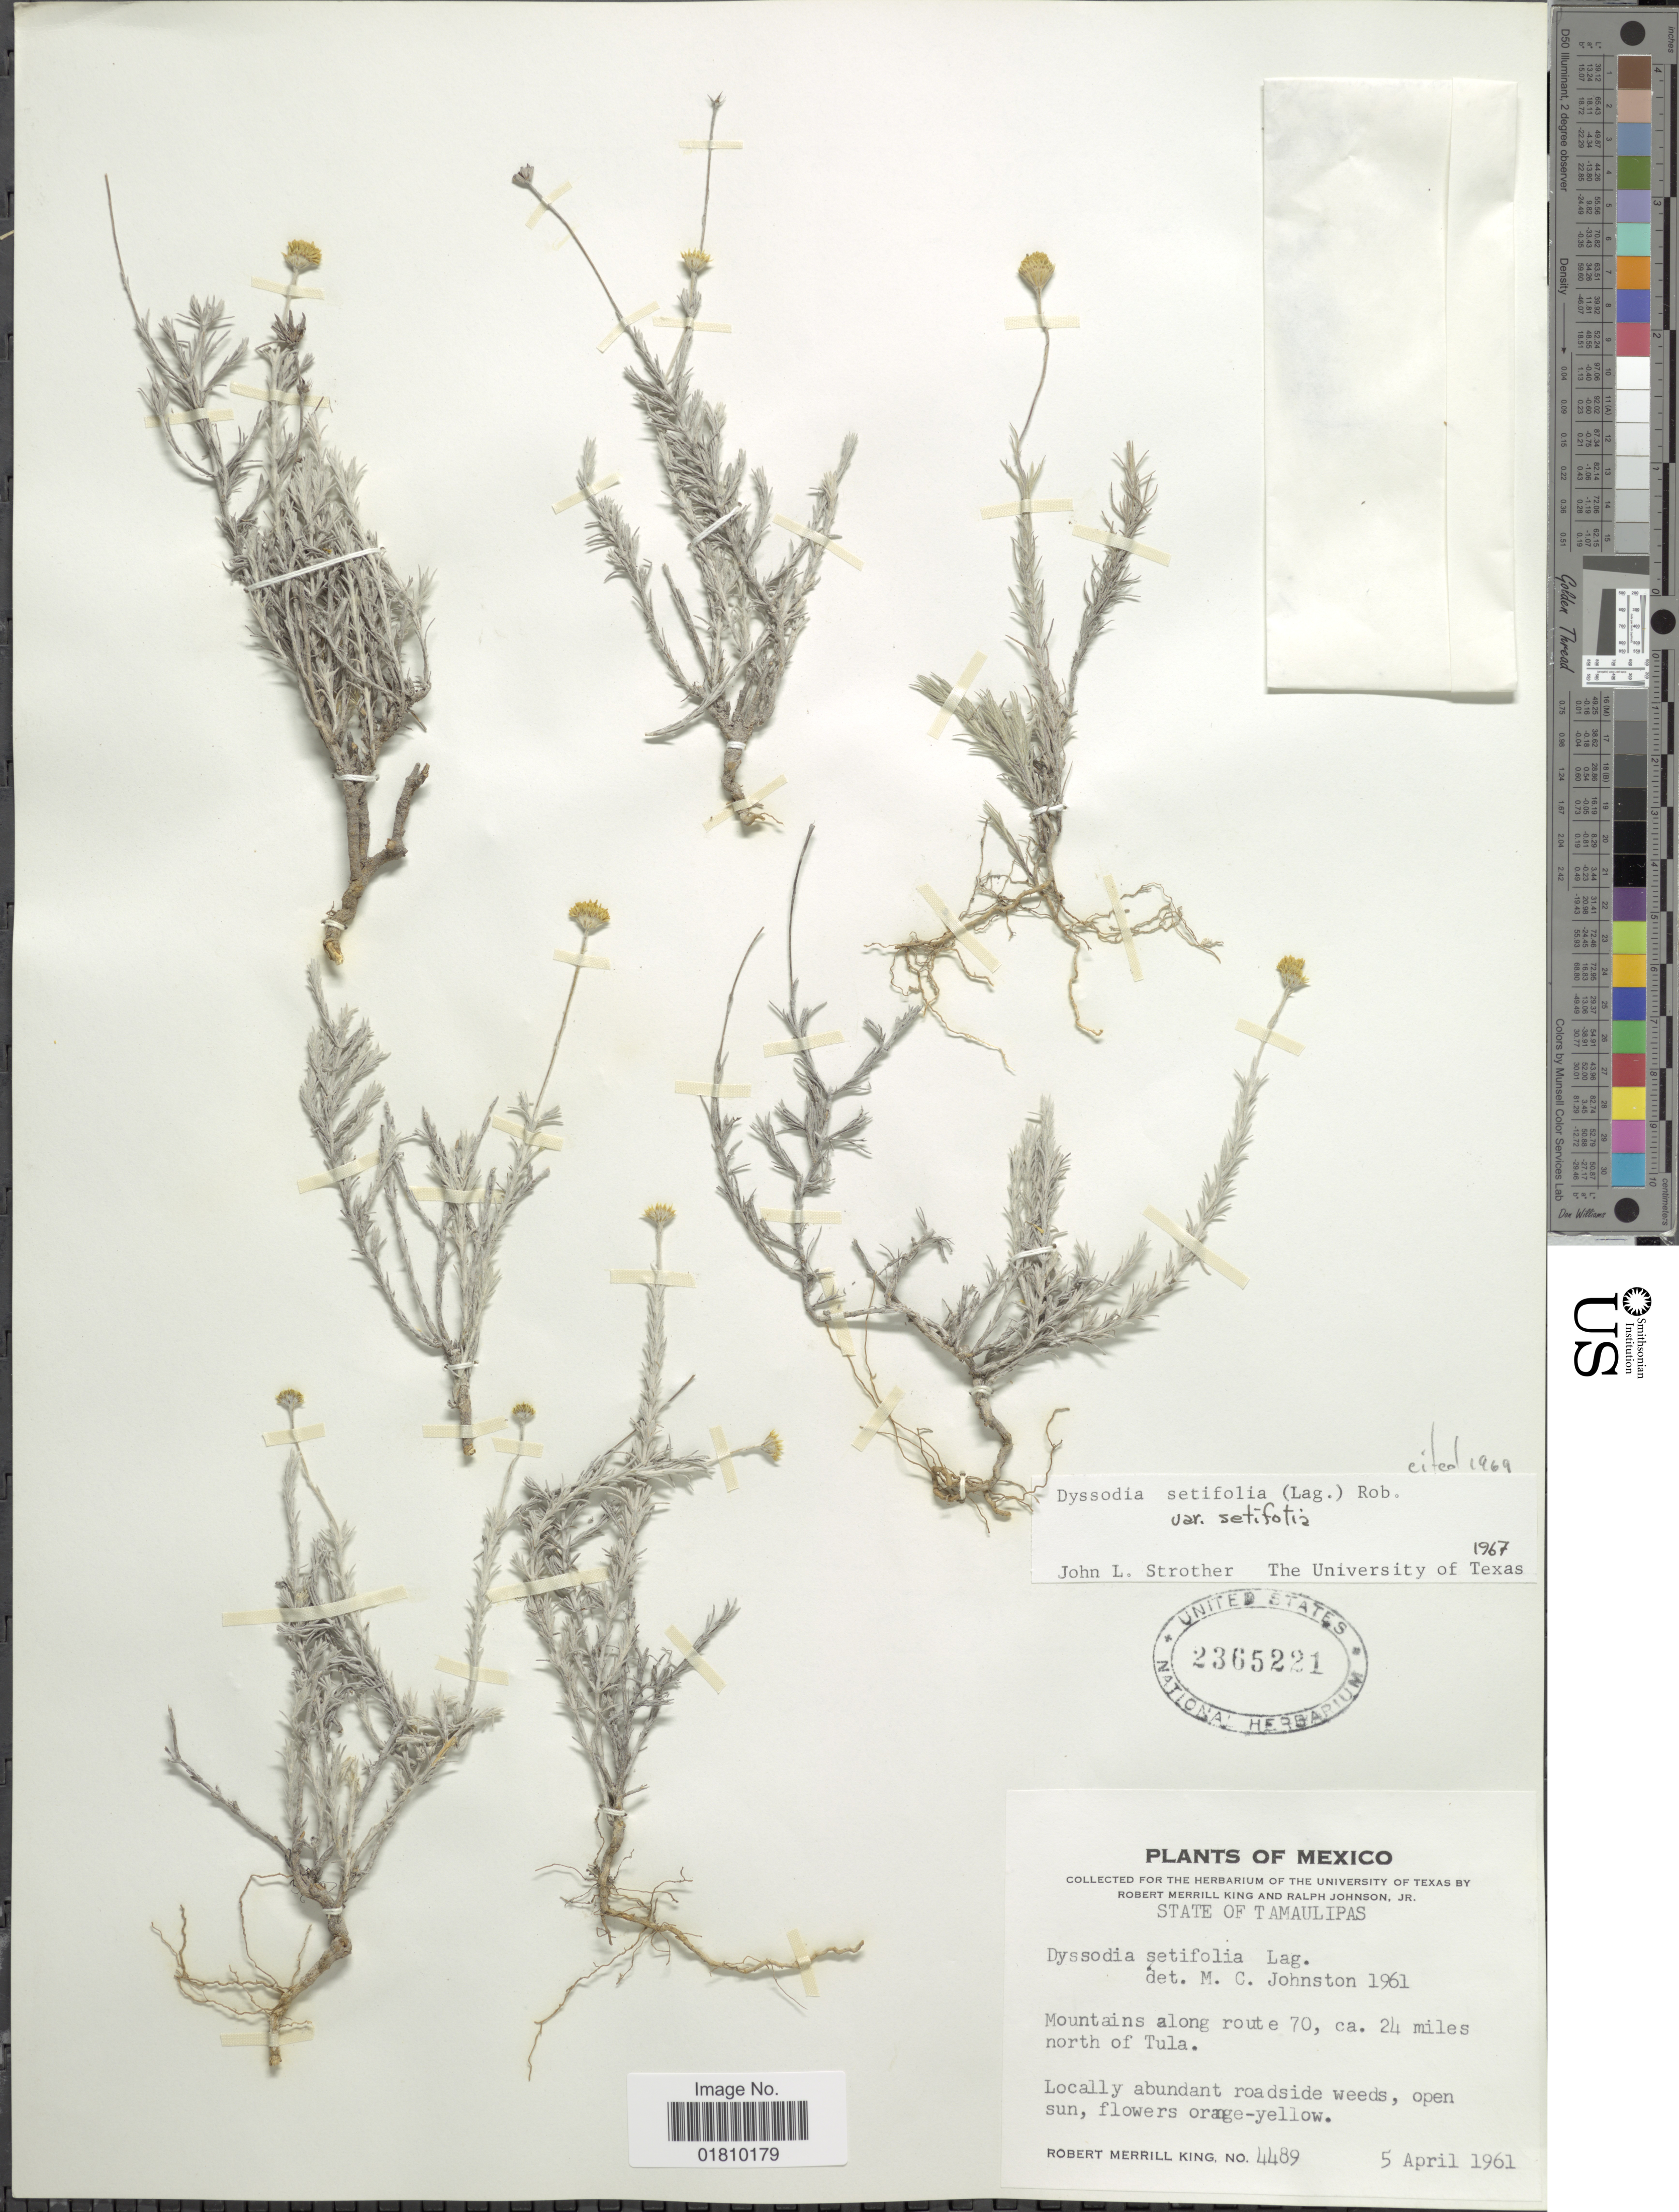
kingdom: Plantae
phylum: Tracheophyta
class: Magnoliopsida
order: Asterales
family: Asteraceae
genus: Thymophylla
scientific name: Thymophylla setifolia var. setifolia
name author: Lag.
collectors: R. M. King & R. Johnson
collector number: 4489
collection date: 1961-04-05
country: Mexico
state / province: Tamaulipas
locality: Mountains along route 70, ca. 24 miles north of talu, locally abundant roadside weeds, open sun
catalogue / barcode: US 2365221